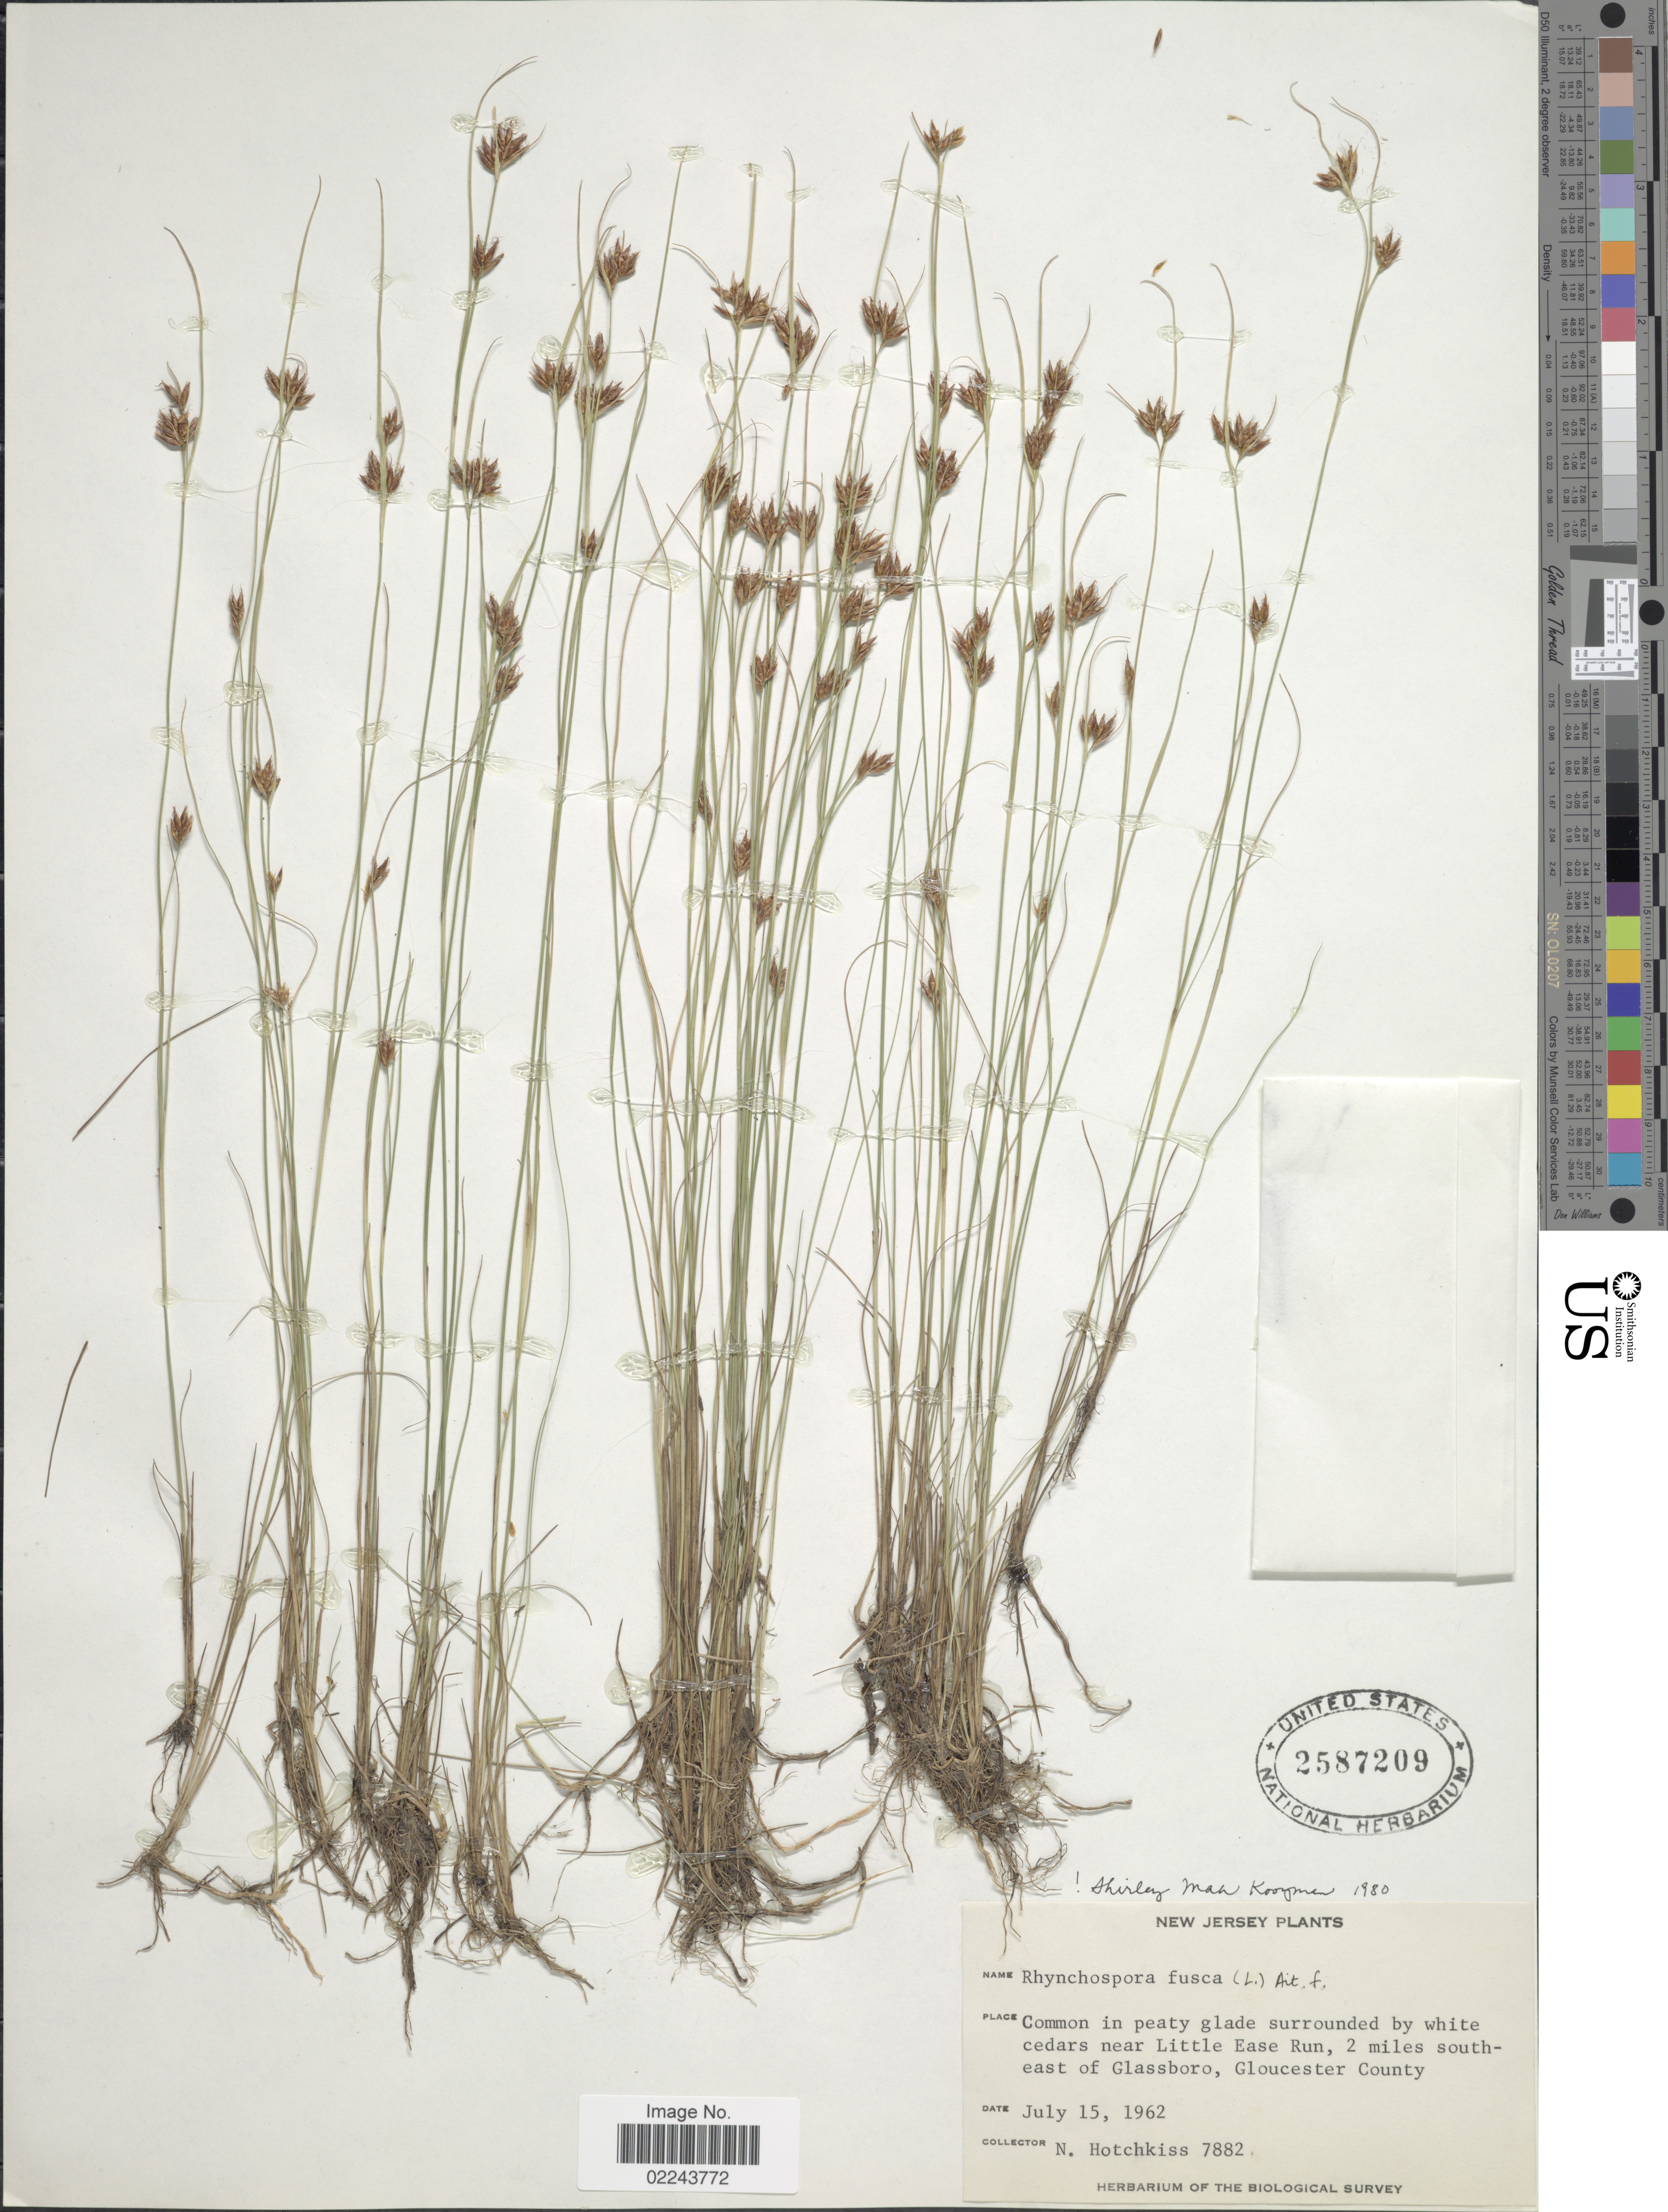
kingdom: Plantae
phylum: Tracheophyta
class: Liliopsida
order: Poales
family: Cyperaceae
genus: Rhynchospora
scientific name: Rhynchospora fusca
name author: (L.) W.T. Aiton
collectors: N. Hotchkiss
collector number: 7882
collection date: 1962-07-15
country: United States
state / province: New Jersey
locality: Near Little Ease Run, 2 miles southeast of Glassboro, Gloucester County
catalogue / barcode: US 2587209